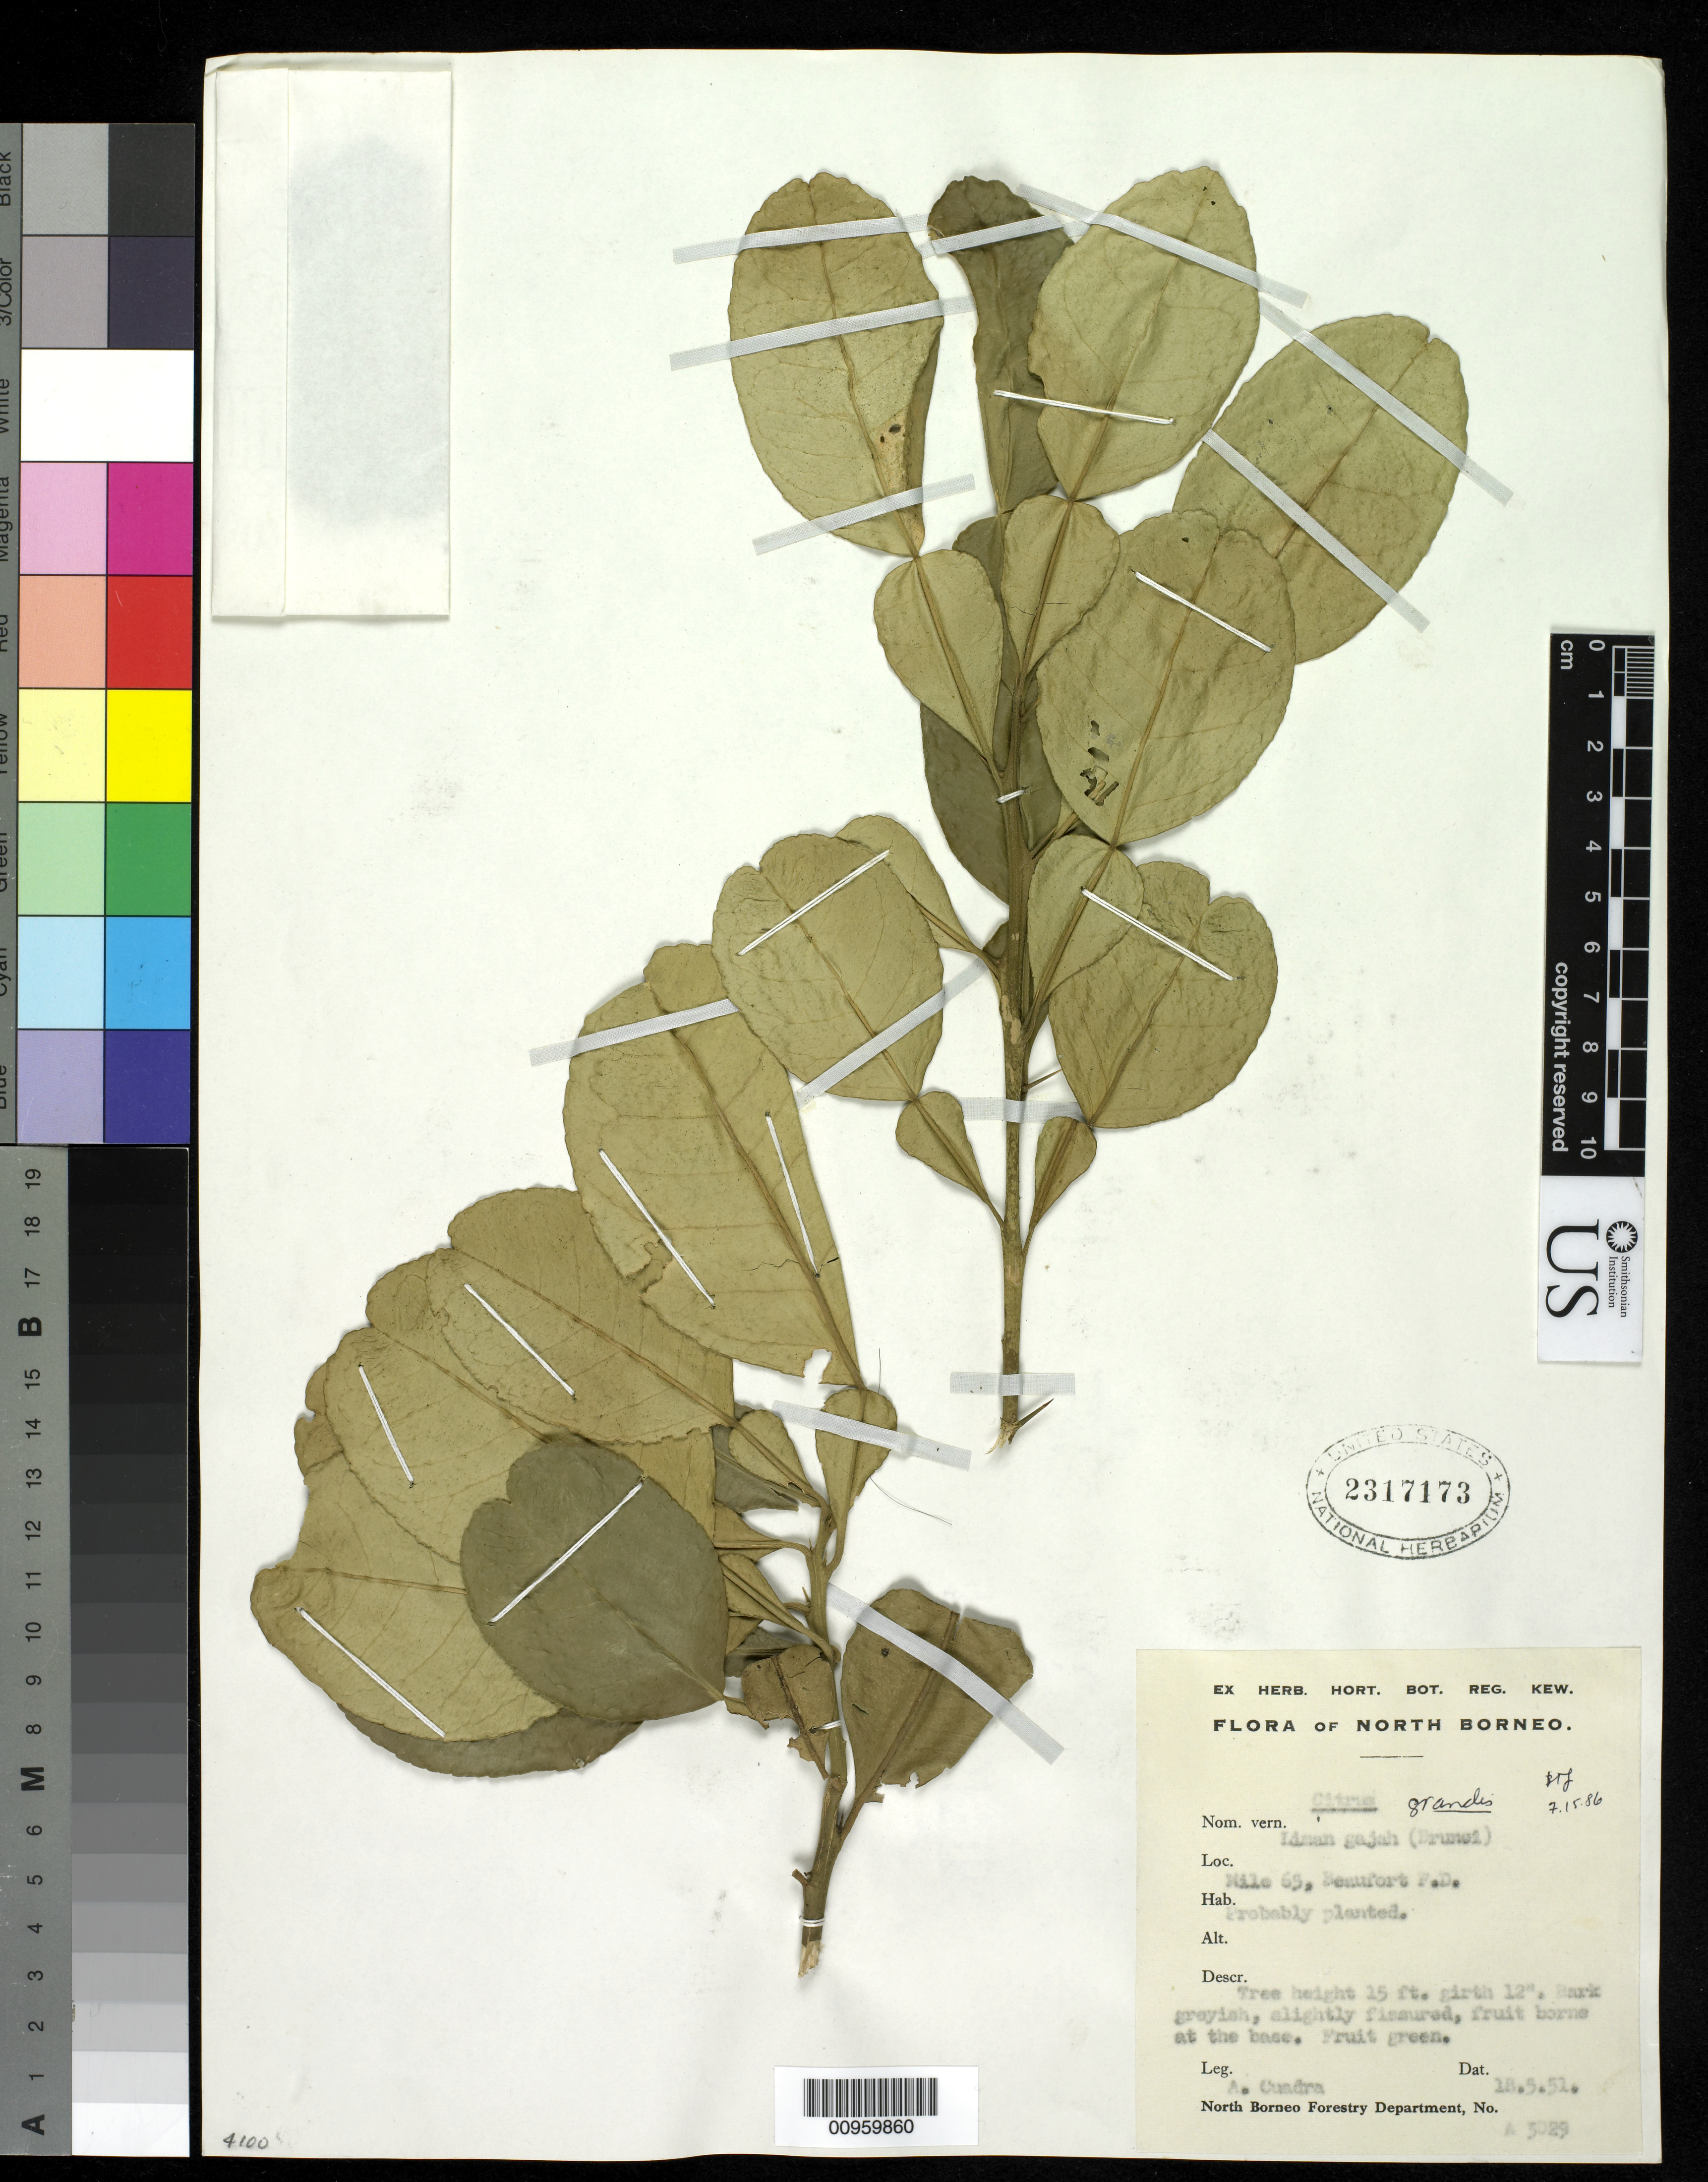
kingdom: Plantae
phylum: Tracheophyta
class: Magnoliopsida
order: Sapindales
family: Rutaceae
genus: Citrus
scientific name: Citrus grandis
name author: (L.) Osbeck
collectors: A. Cuadra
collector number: A 3029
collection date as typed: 18 May 1951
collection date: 1951-05-18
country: Malaysia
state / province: Sabah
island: Borneo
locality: Mile 65, Beaufort F.D.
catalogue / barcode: US 2317173